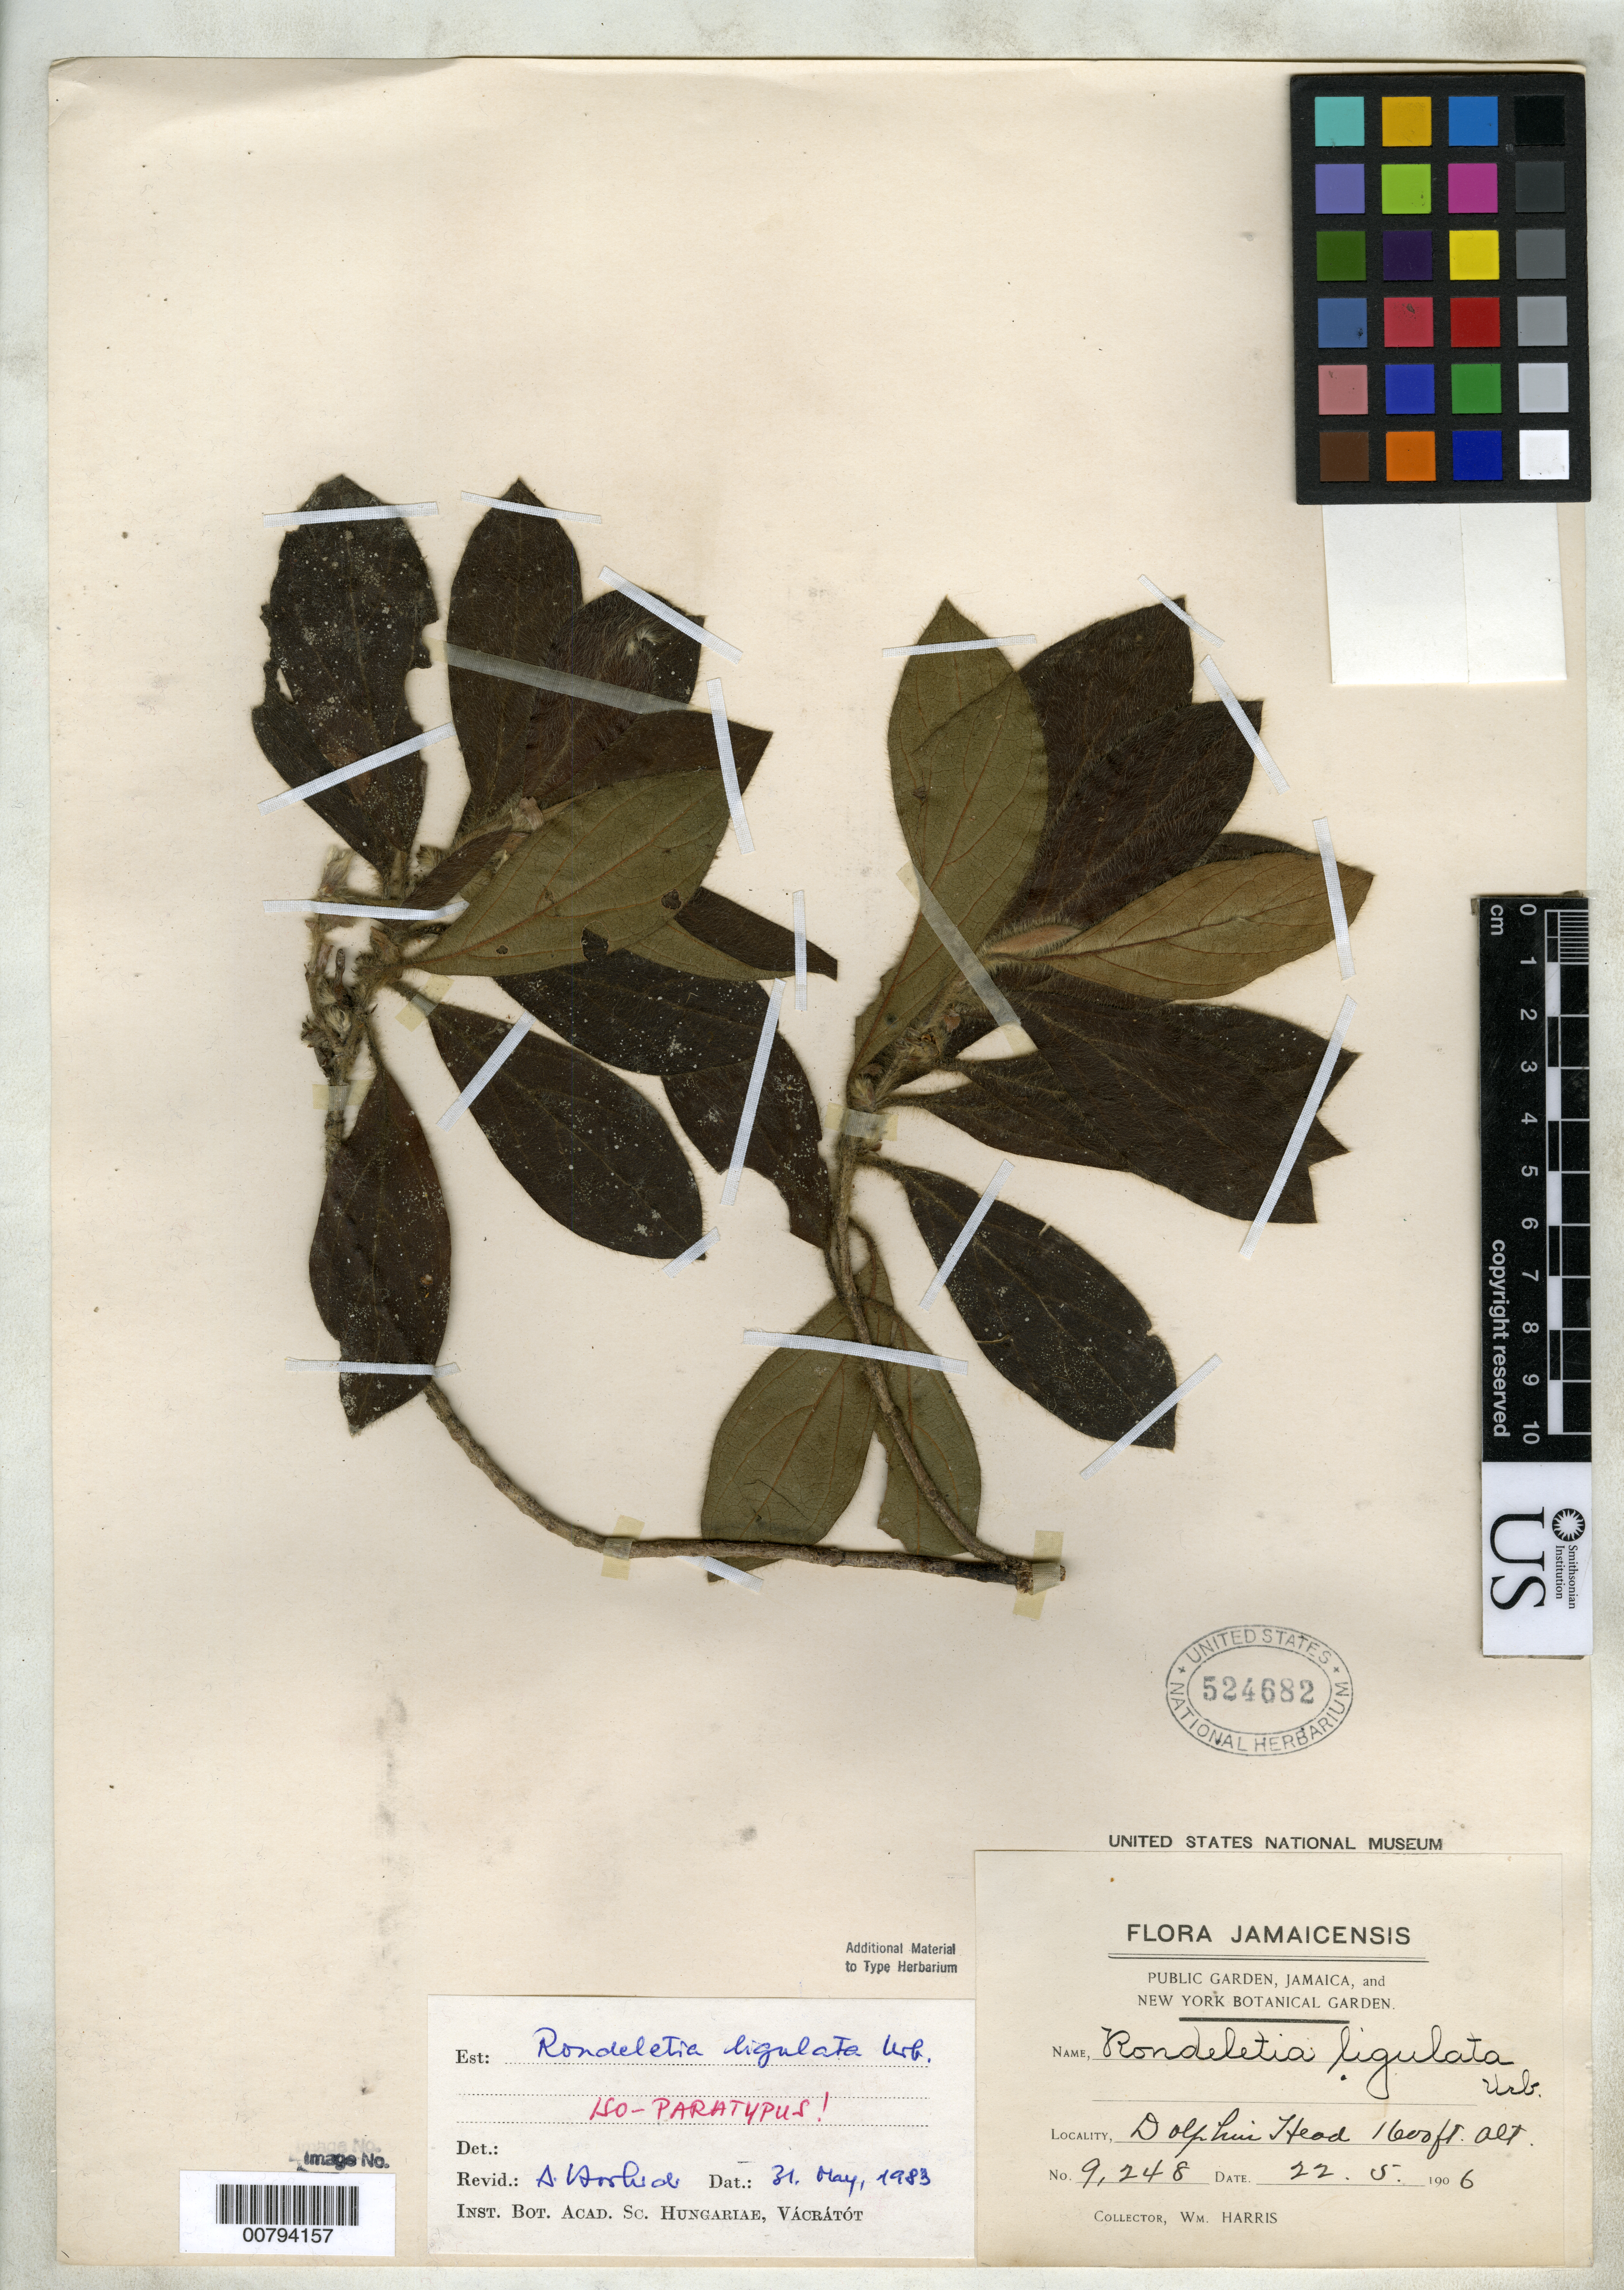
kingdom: Plantae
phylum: Tracheophyta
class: Magnoliopsida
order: Gentianales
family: Rubiaceae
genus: Rondeletia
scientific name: Rondeletia ligulata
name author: Urb.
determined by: Borhidi, Attila L.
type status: Syntype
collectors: W. Harris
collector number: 9248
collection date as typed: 22 May 1906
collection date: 1906-05-22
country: Jamaica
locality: Dolphin Head.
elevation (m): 488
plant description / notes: Specimen annotated by A. Borhidi (1983) as "iso-paratypus".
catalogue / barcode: US 524682